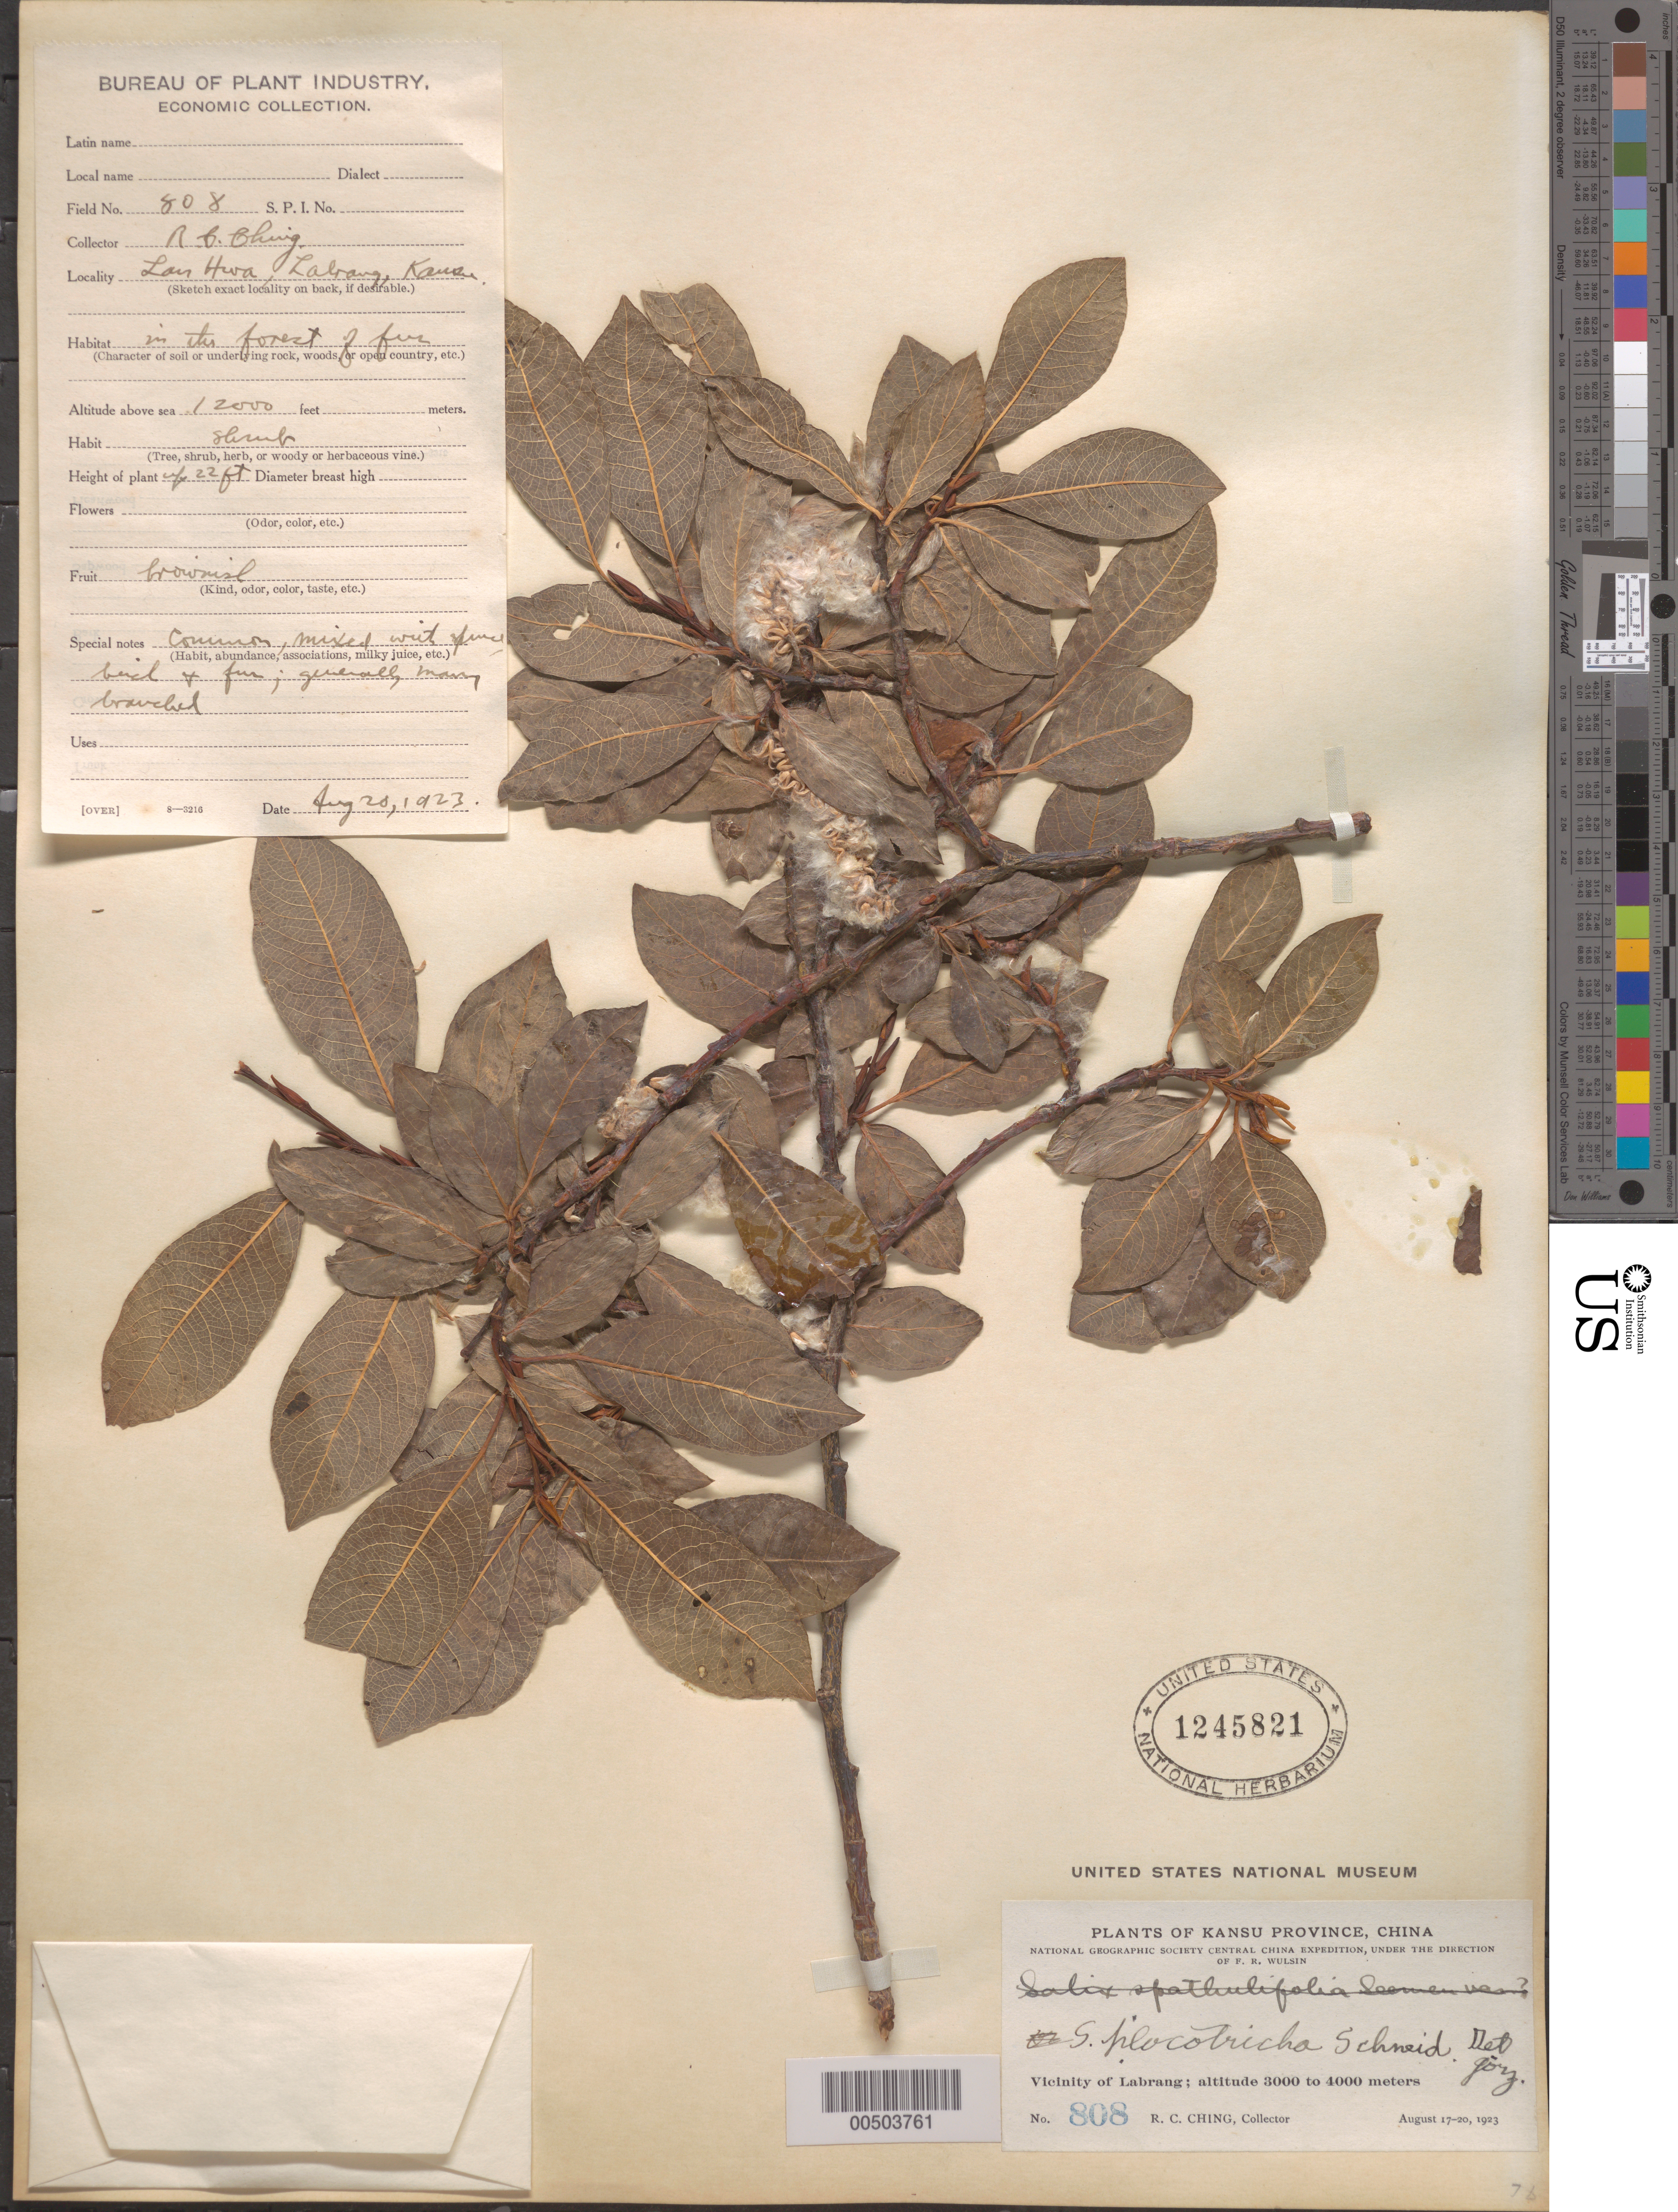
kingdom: Plantae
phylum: Tracheophyta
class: Magnoliopsida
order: Malpighiales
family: Salicaceae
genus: Salix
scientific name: Salix plocotricha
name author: C.K. Schneid. in Sarg.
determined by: Gorz, R.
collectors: R. C. Ching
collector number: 808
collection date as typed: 20 Aug 1923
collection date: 1923-08-20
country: China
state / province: Gansu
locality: Vicinity of Labrang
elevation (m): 3000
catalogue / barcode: US 1245821